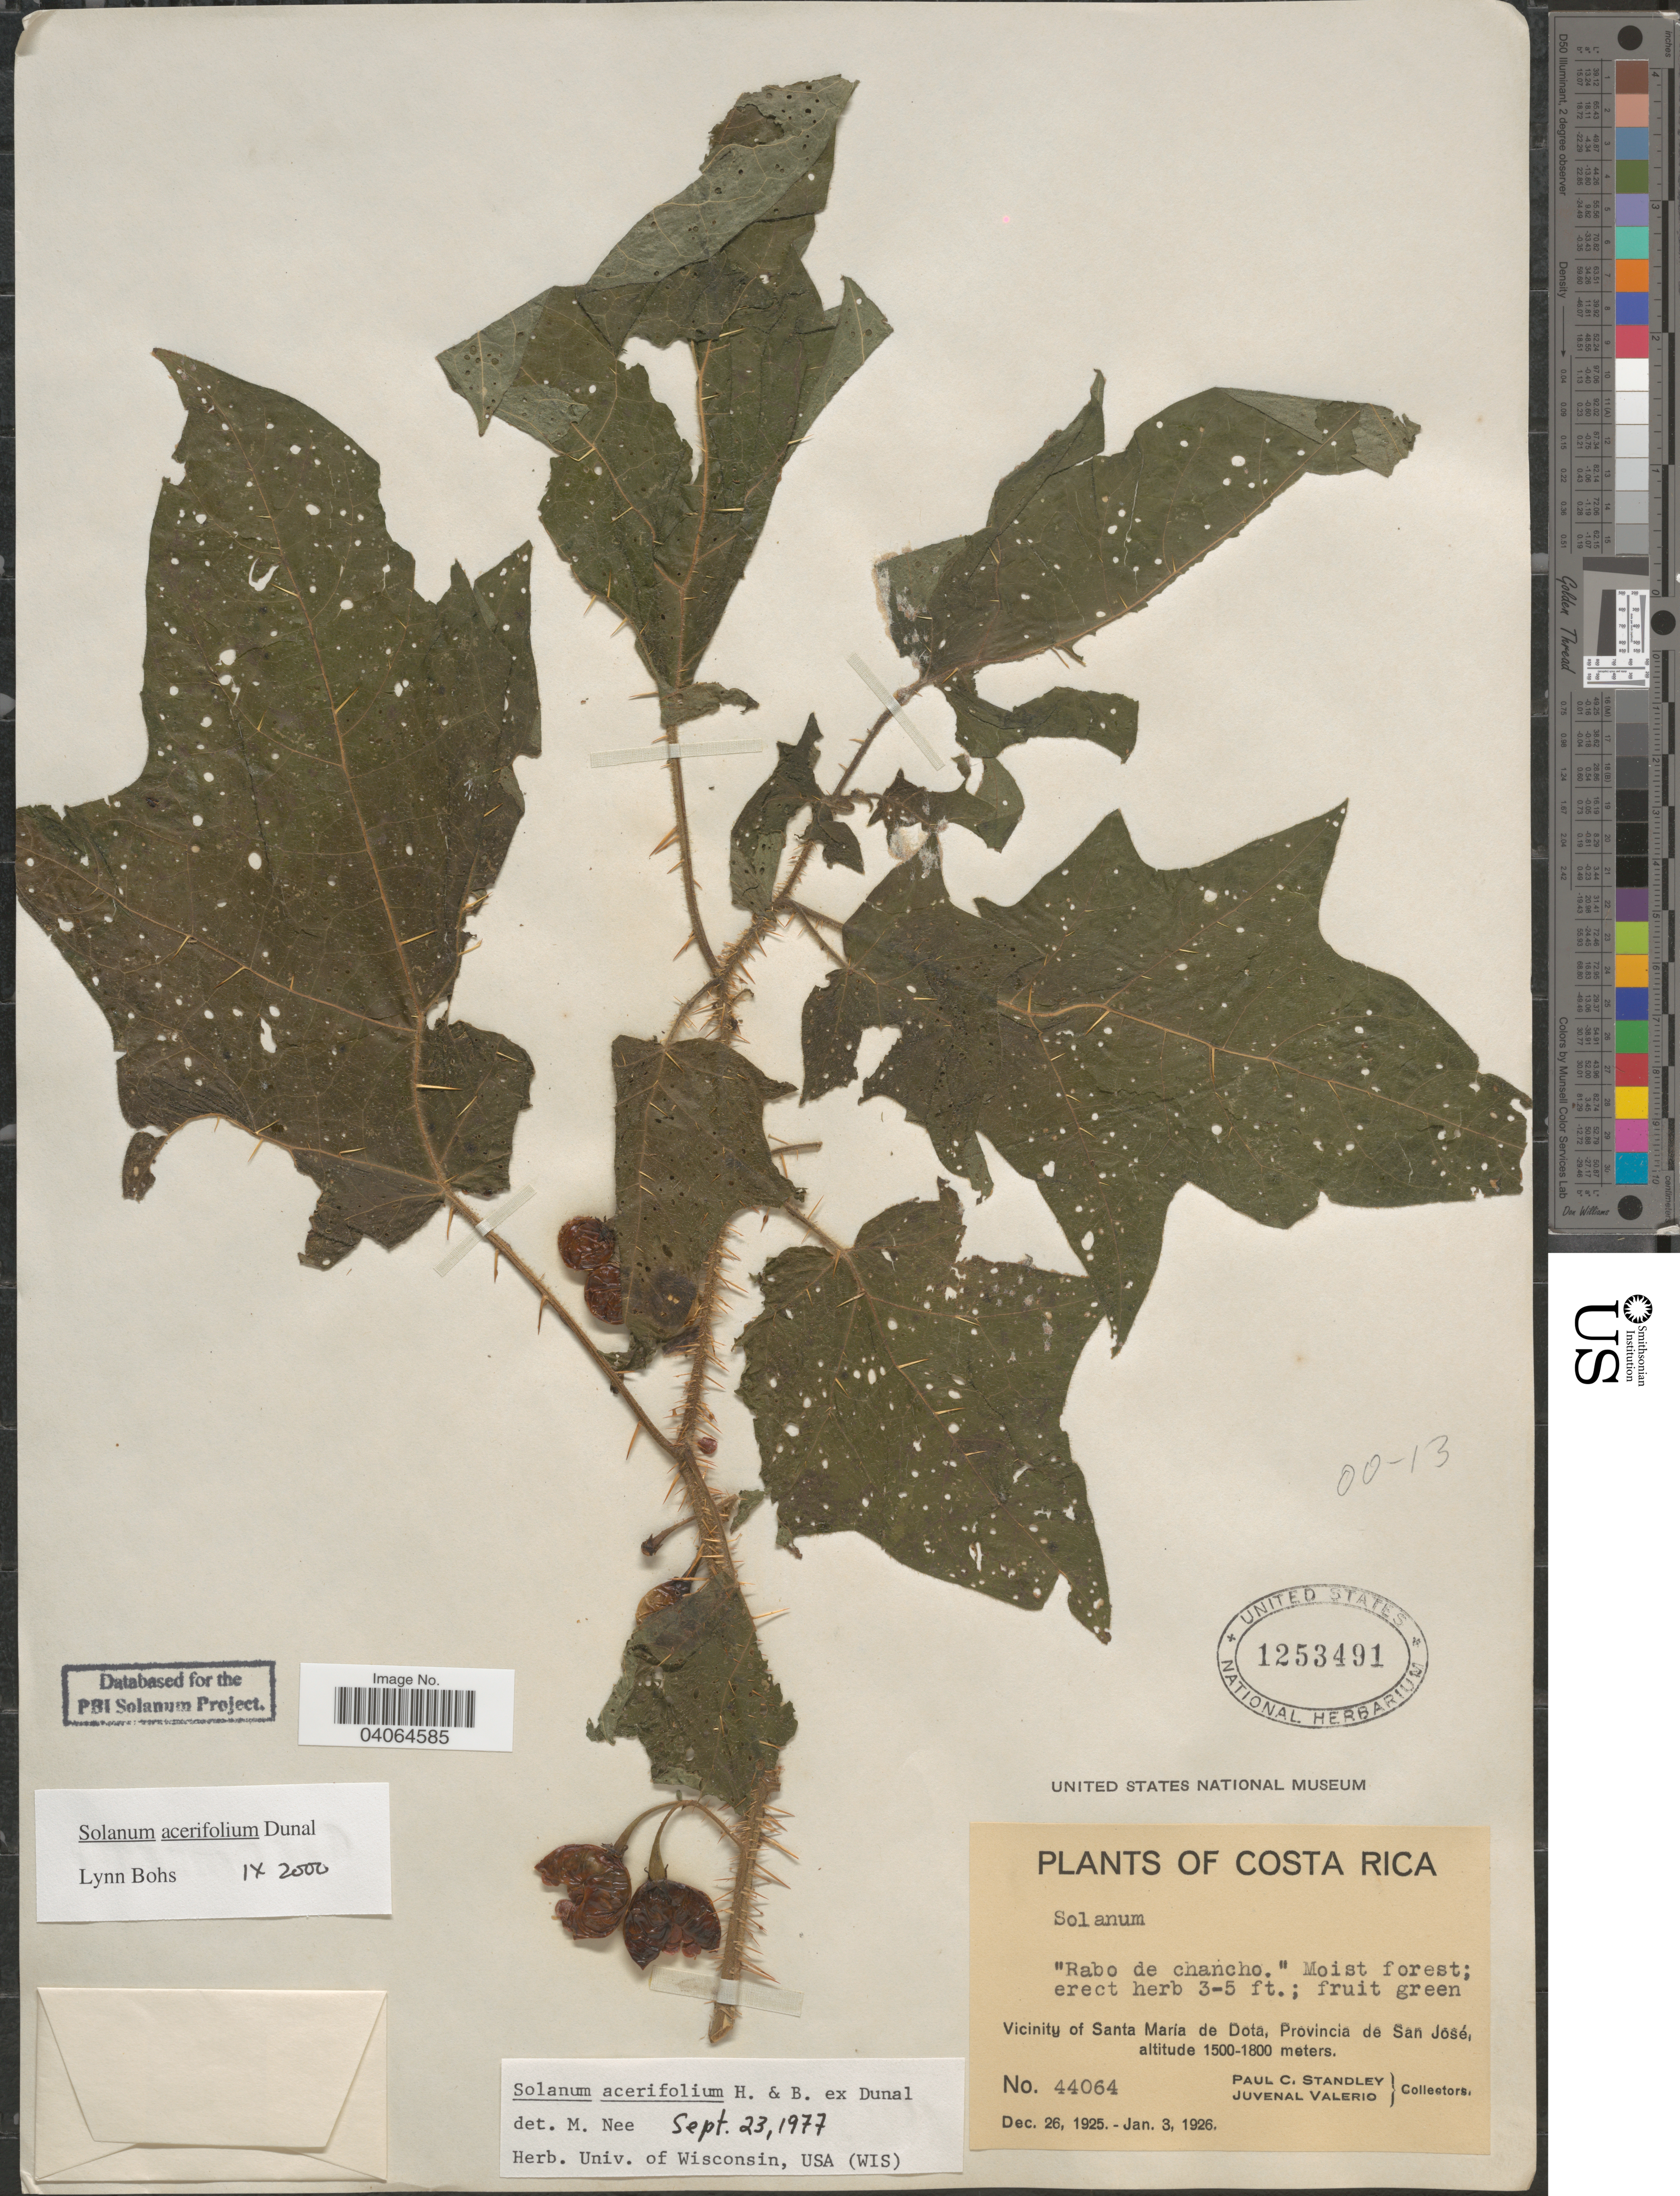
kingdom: Plantae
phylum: Tracheophyta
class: Magnoliopsida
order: Solanales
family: Solanaceae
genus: Solanum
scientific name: Solanum acerifolium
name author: Humb. & Bonpl. ex Dunal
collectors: P. C. Standley & J. Valerio R.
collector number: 44064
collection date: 1925-12-26/1926-01-03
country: Costa Rica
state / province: San José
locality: Vicinity of Santa María de Dota.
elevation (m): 1500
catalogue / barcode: US 1253491